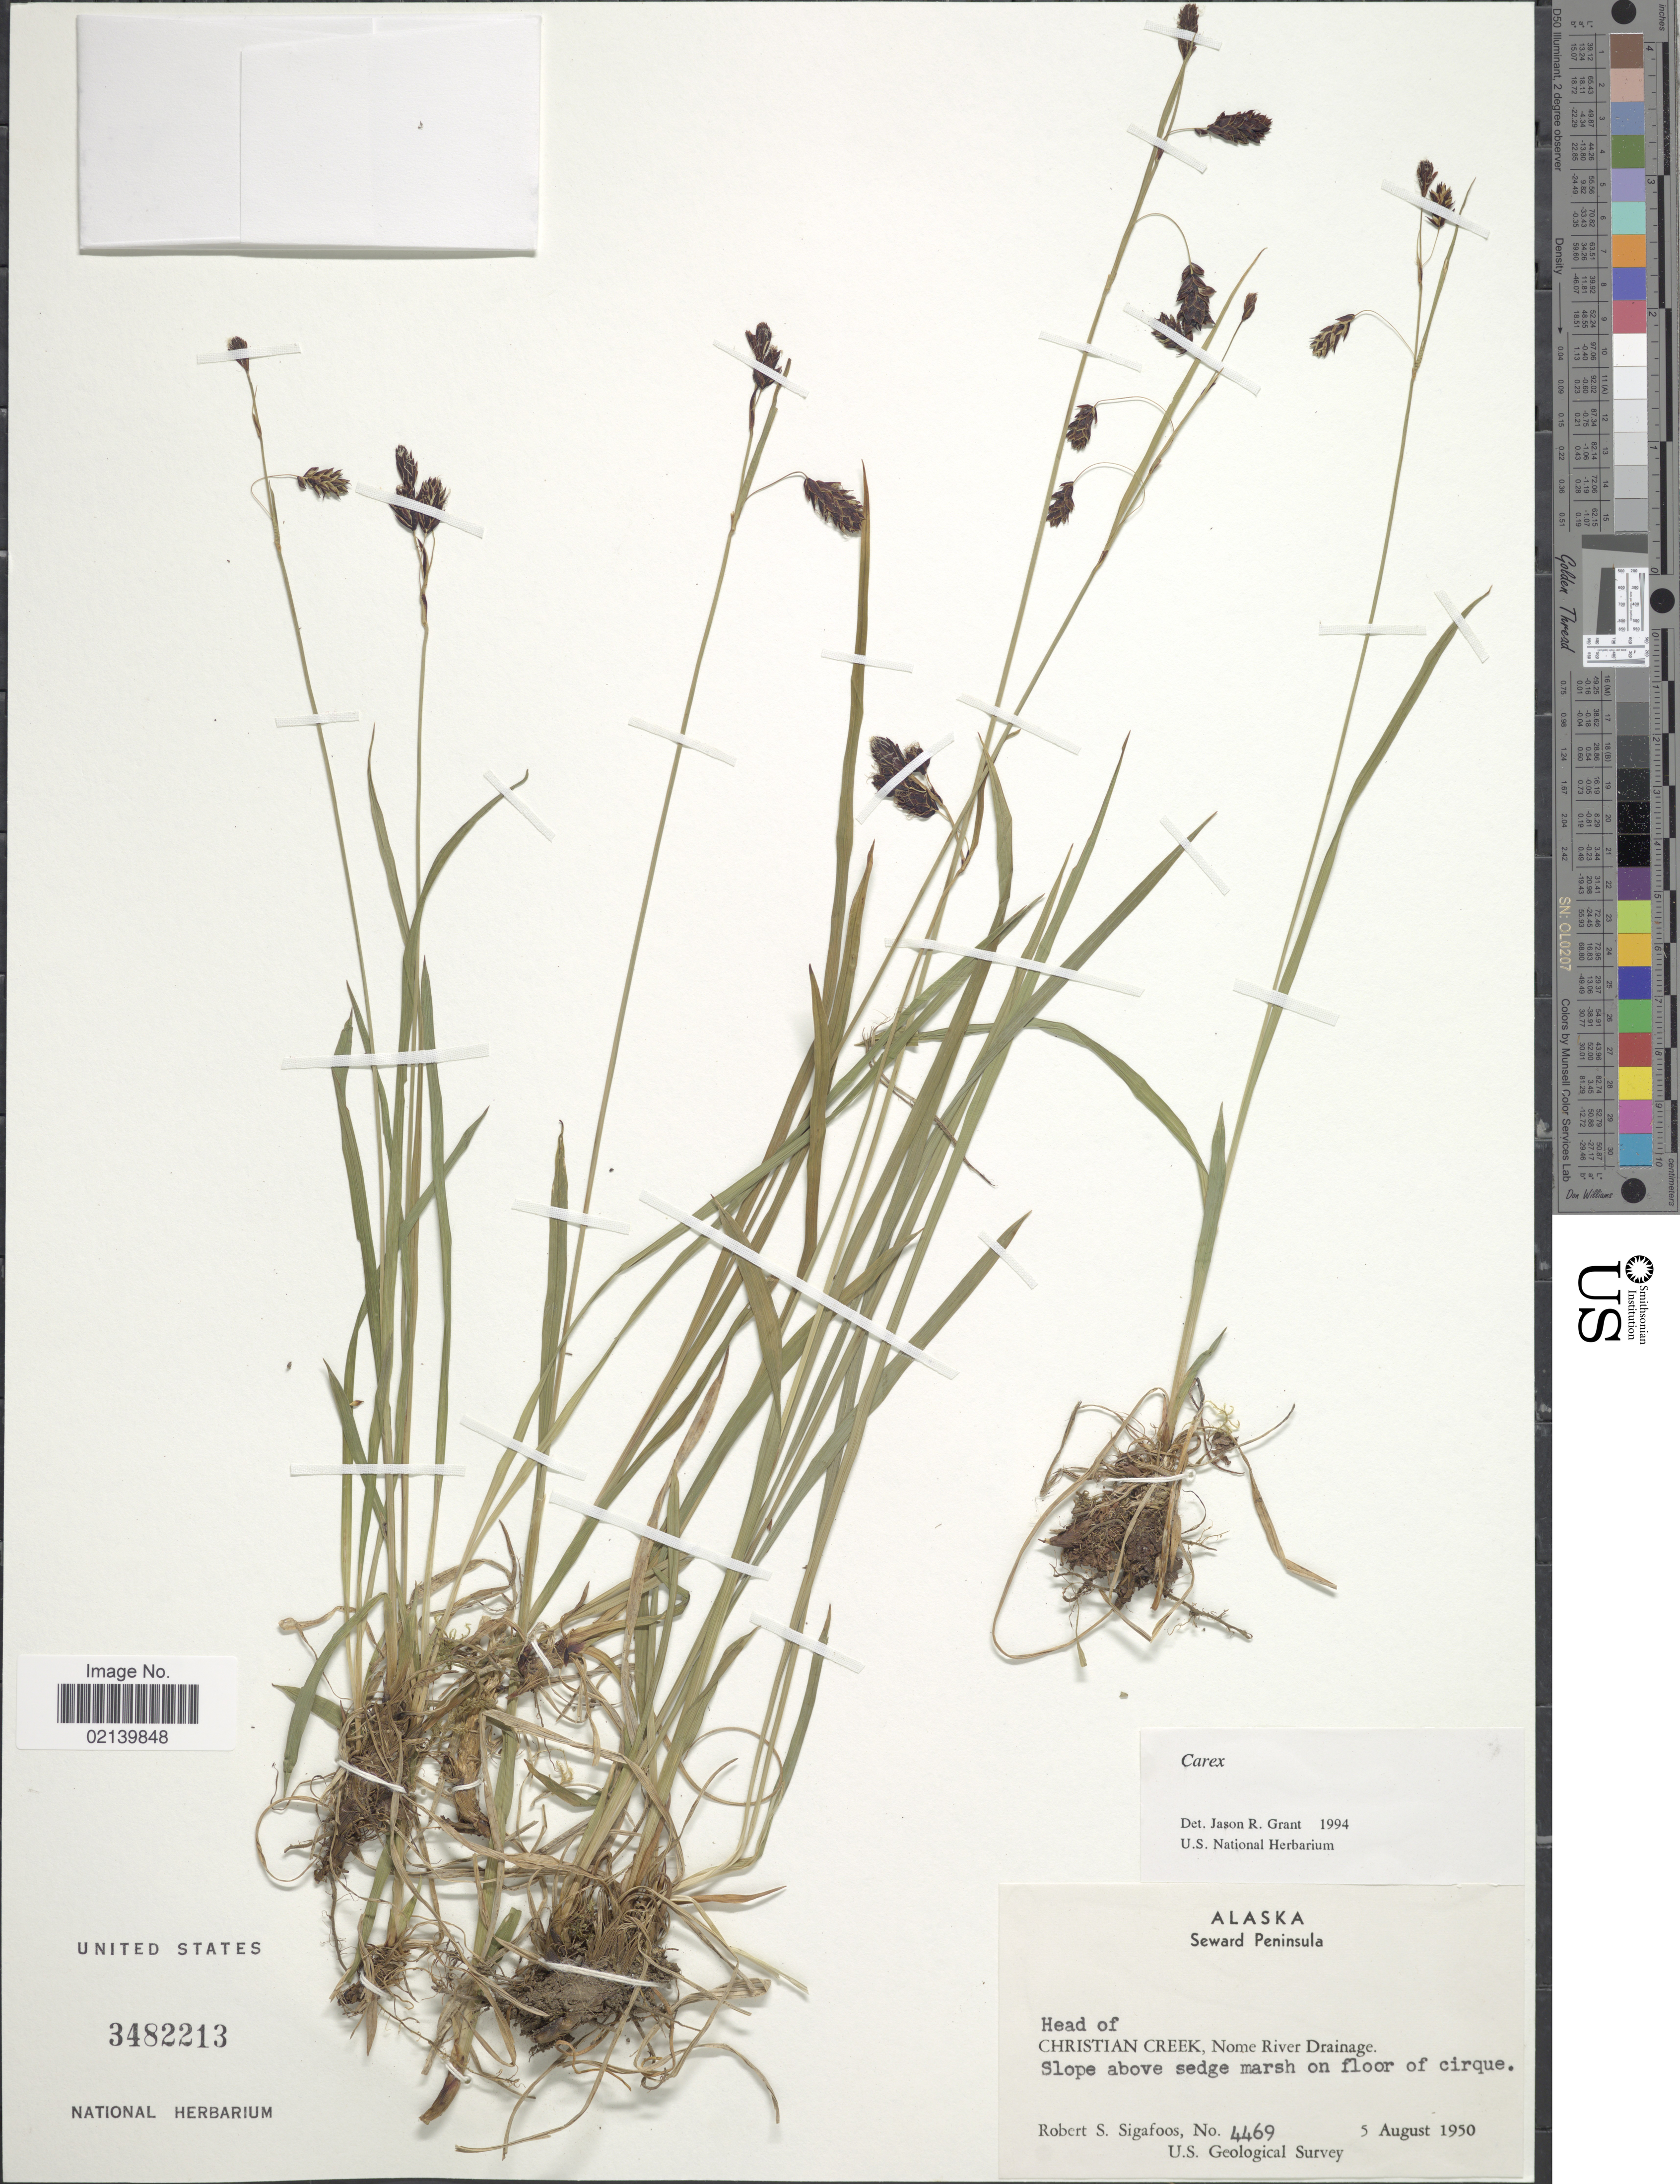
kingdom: Plantae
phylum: Tracheophyta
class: Liliopsida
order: Poales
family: Cyperaceae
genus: Carex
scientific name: Carex sp.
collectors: R. Sigafoos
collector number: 4469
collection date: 1950-08-05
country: United States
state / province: Alaska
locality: Alaska, Seward Peninsula. Head of Christian Creek, Nome River Drainage. Slope above sedge marsh on floor of cirque.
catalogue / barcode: US 3482213